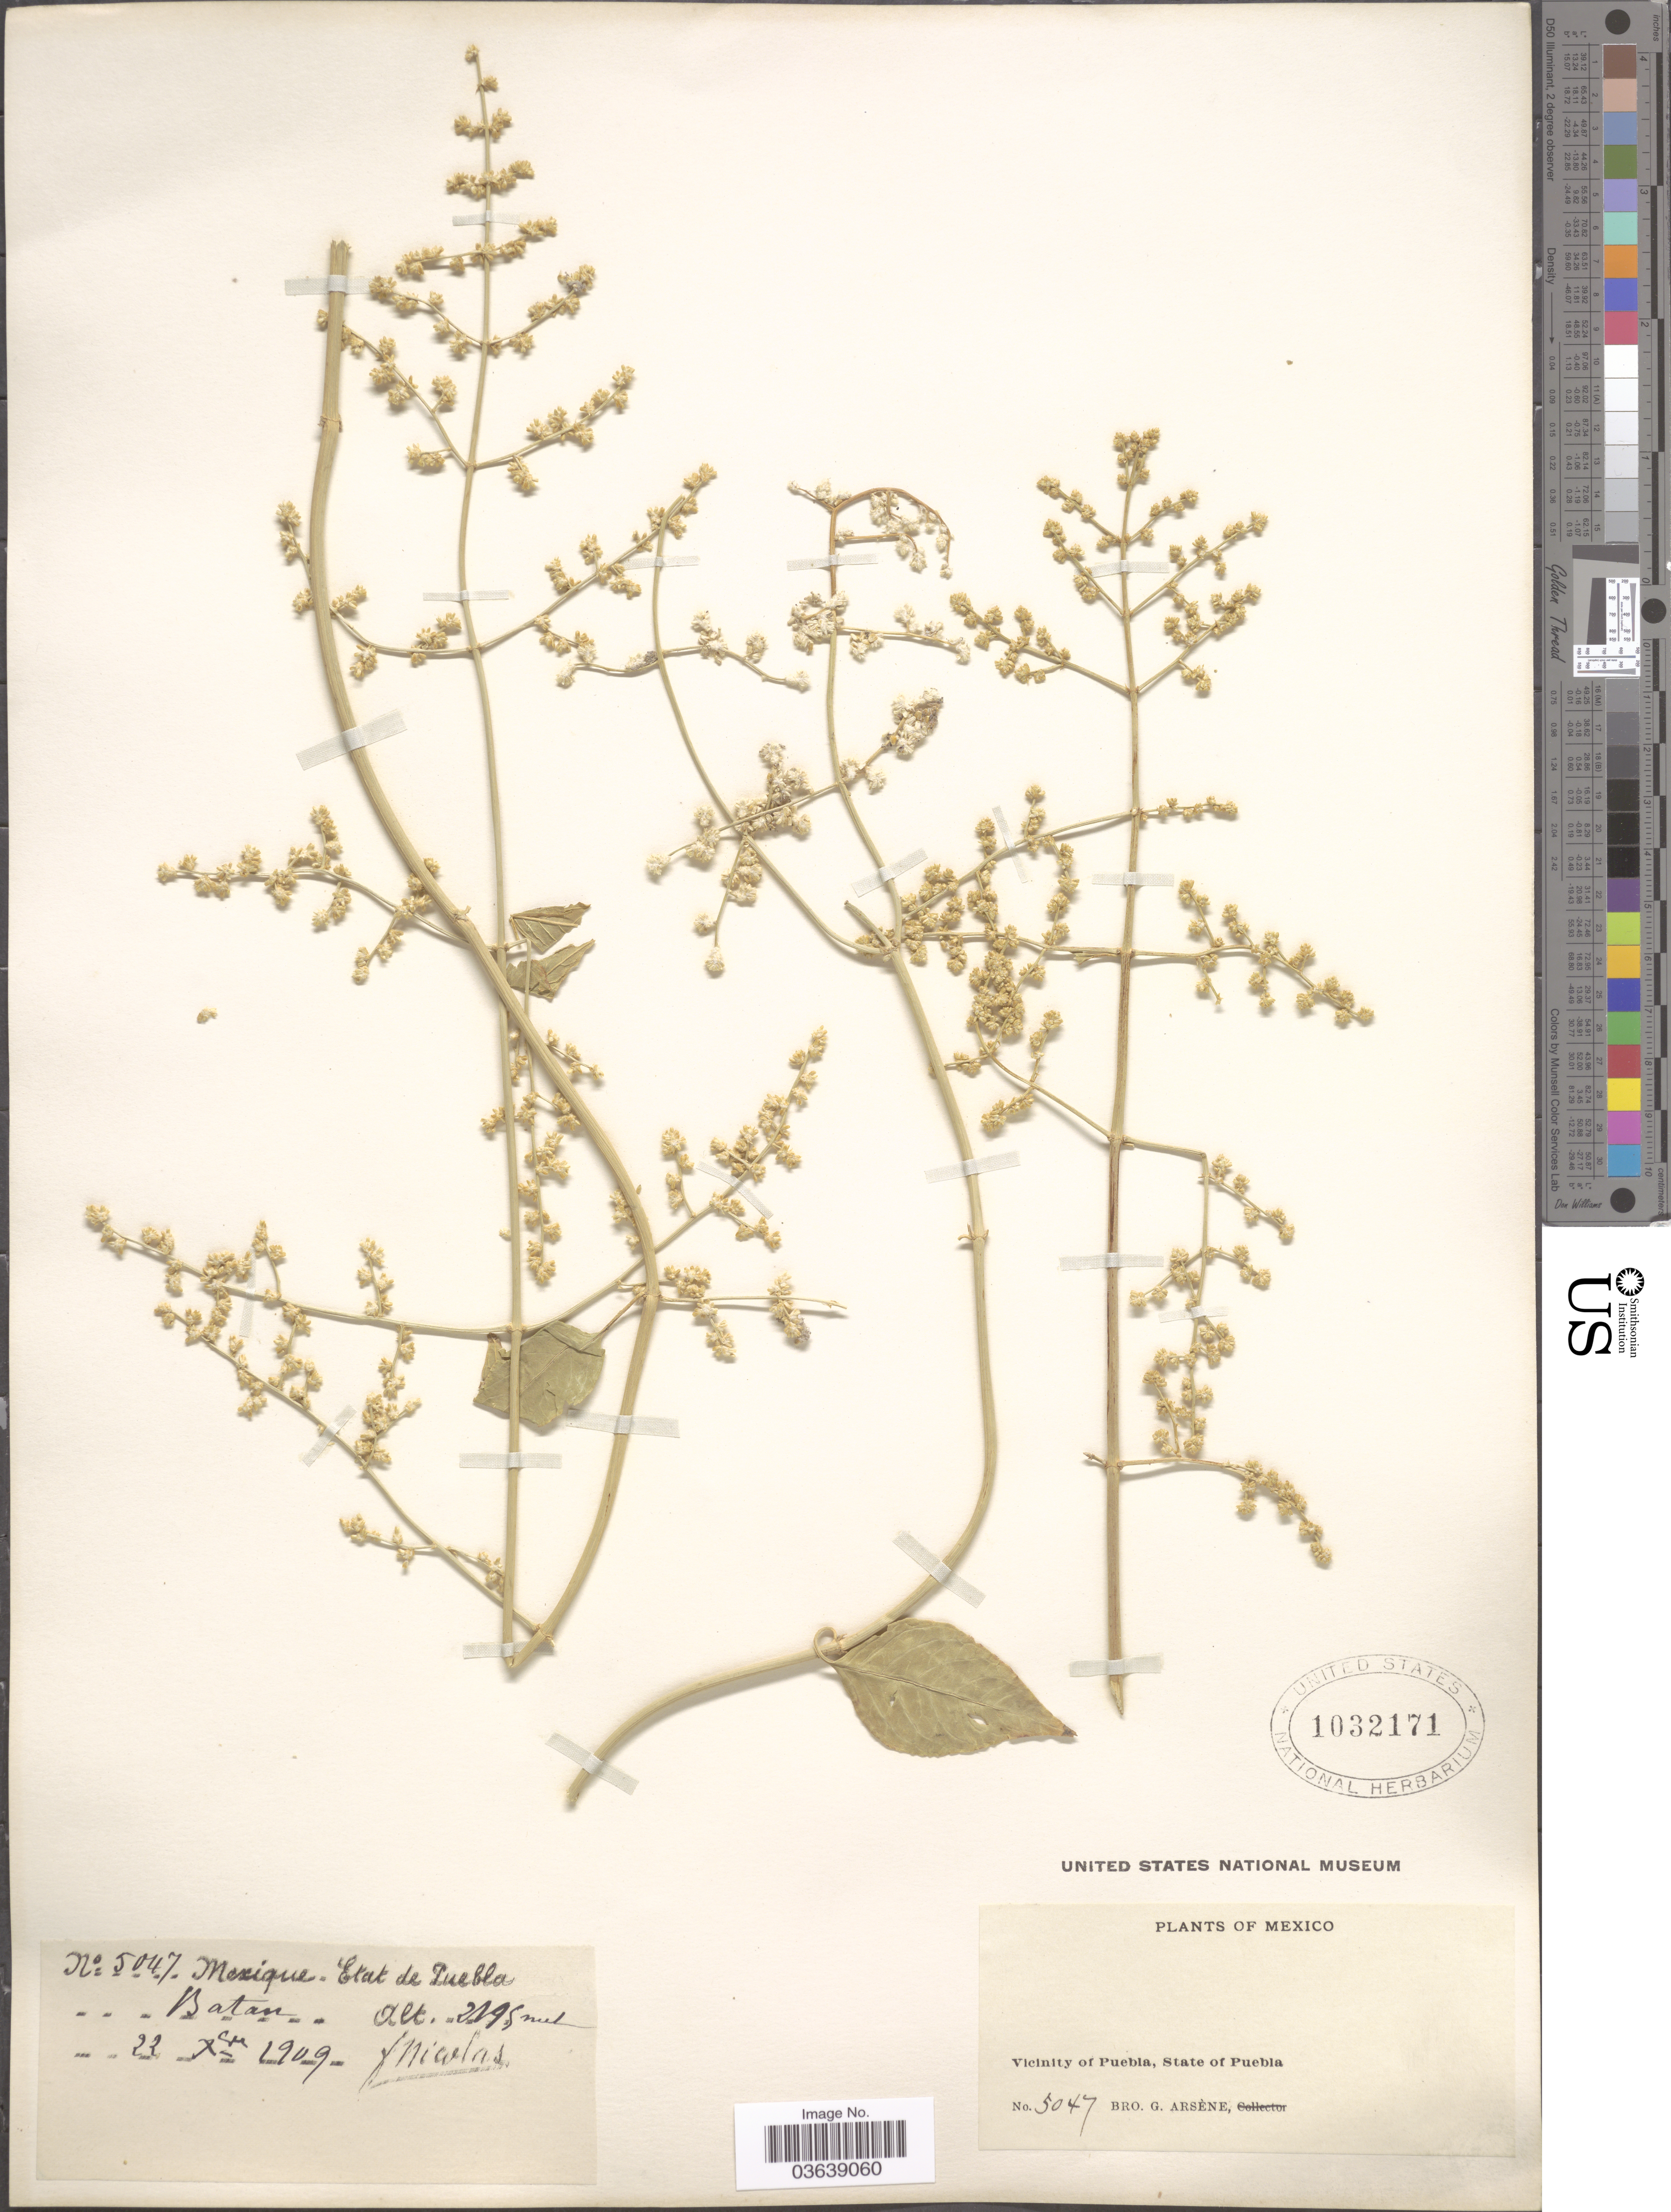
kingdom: Plantae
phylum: Tracheophyta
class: Magnoliopsida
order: Caryophyllales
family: Amaranthaceae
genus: Iresine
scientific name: Iresine interrupta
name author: Benth.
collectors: F. Nicolas & Bro. G. Arsène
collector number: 5047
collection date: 1909-10-22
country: Mexico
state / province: Puebla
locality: Batan. Vicinity of Puebla.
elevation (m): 2195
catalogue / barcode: US 1032171